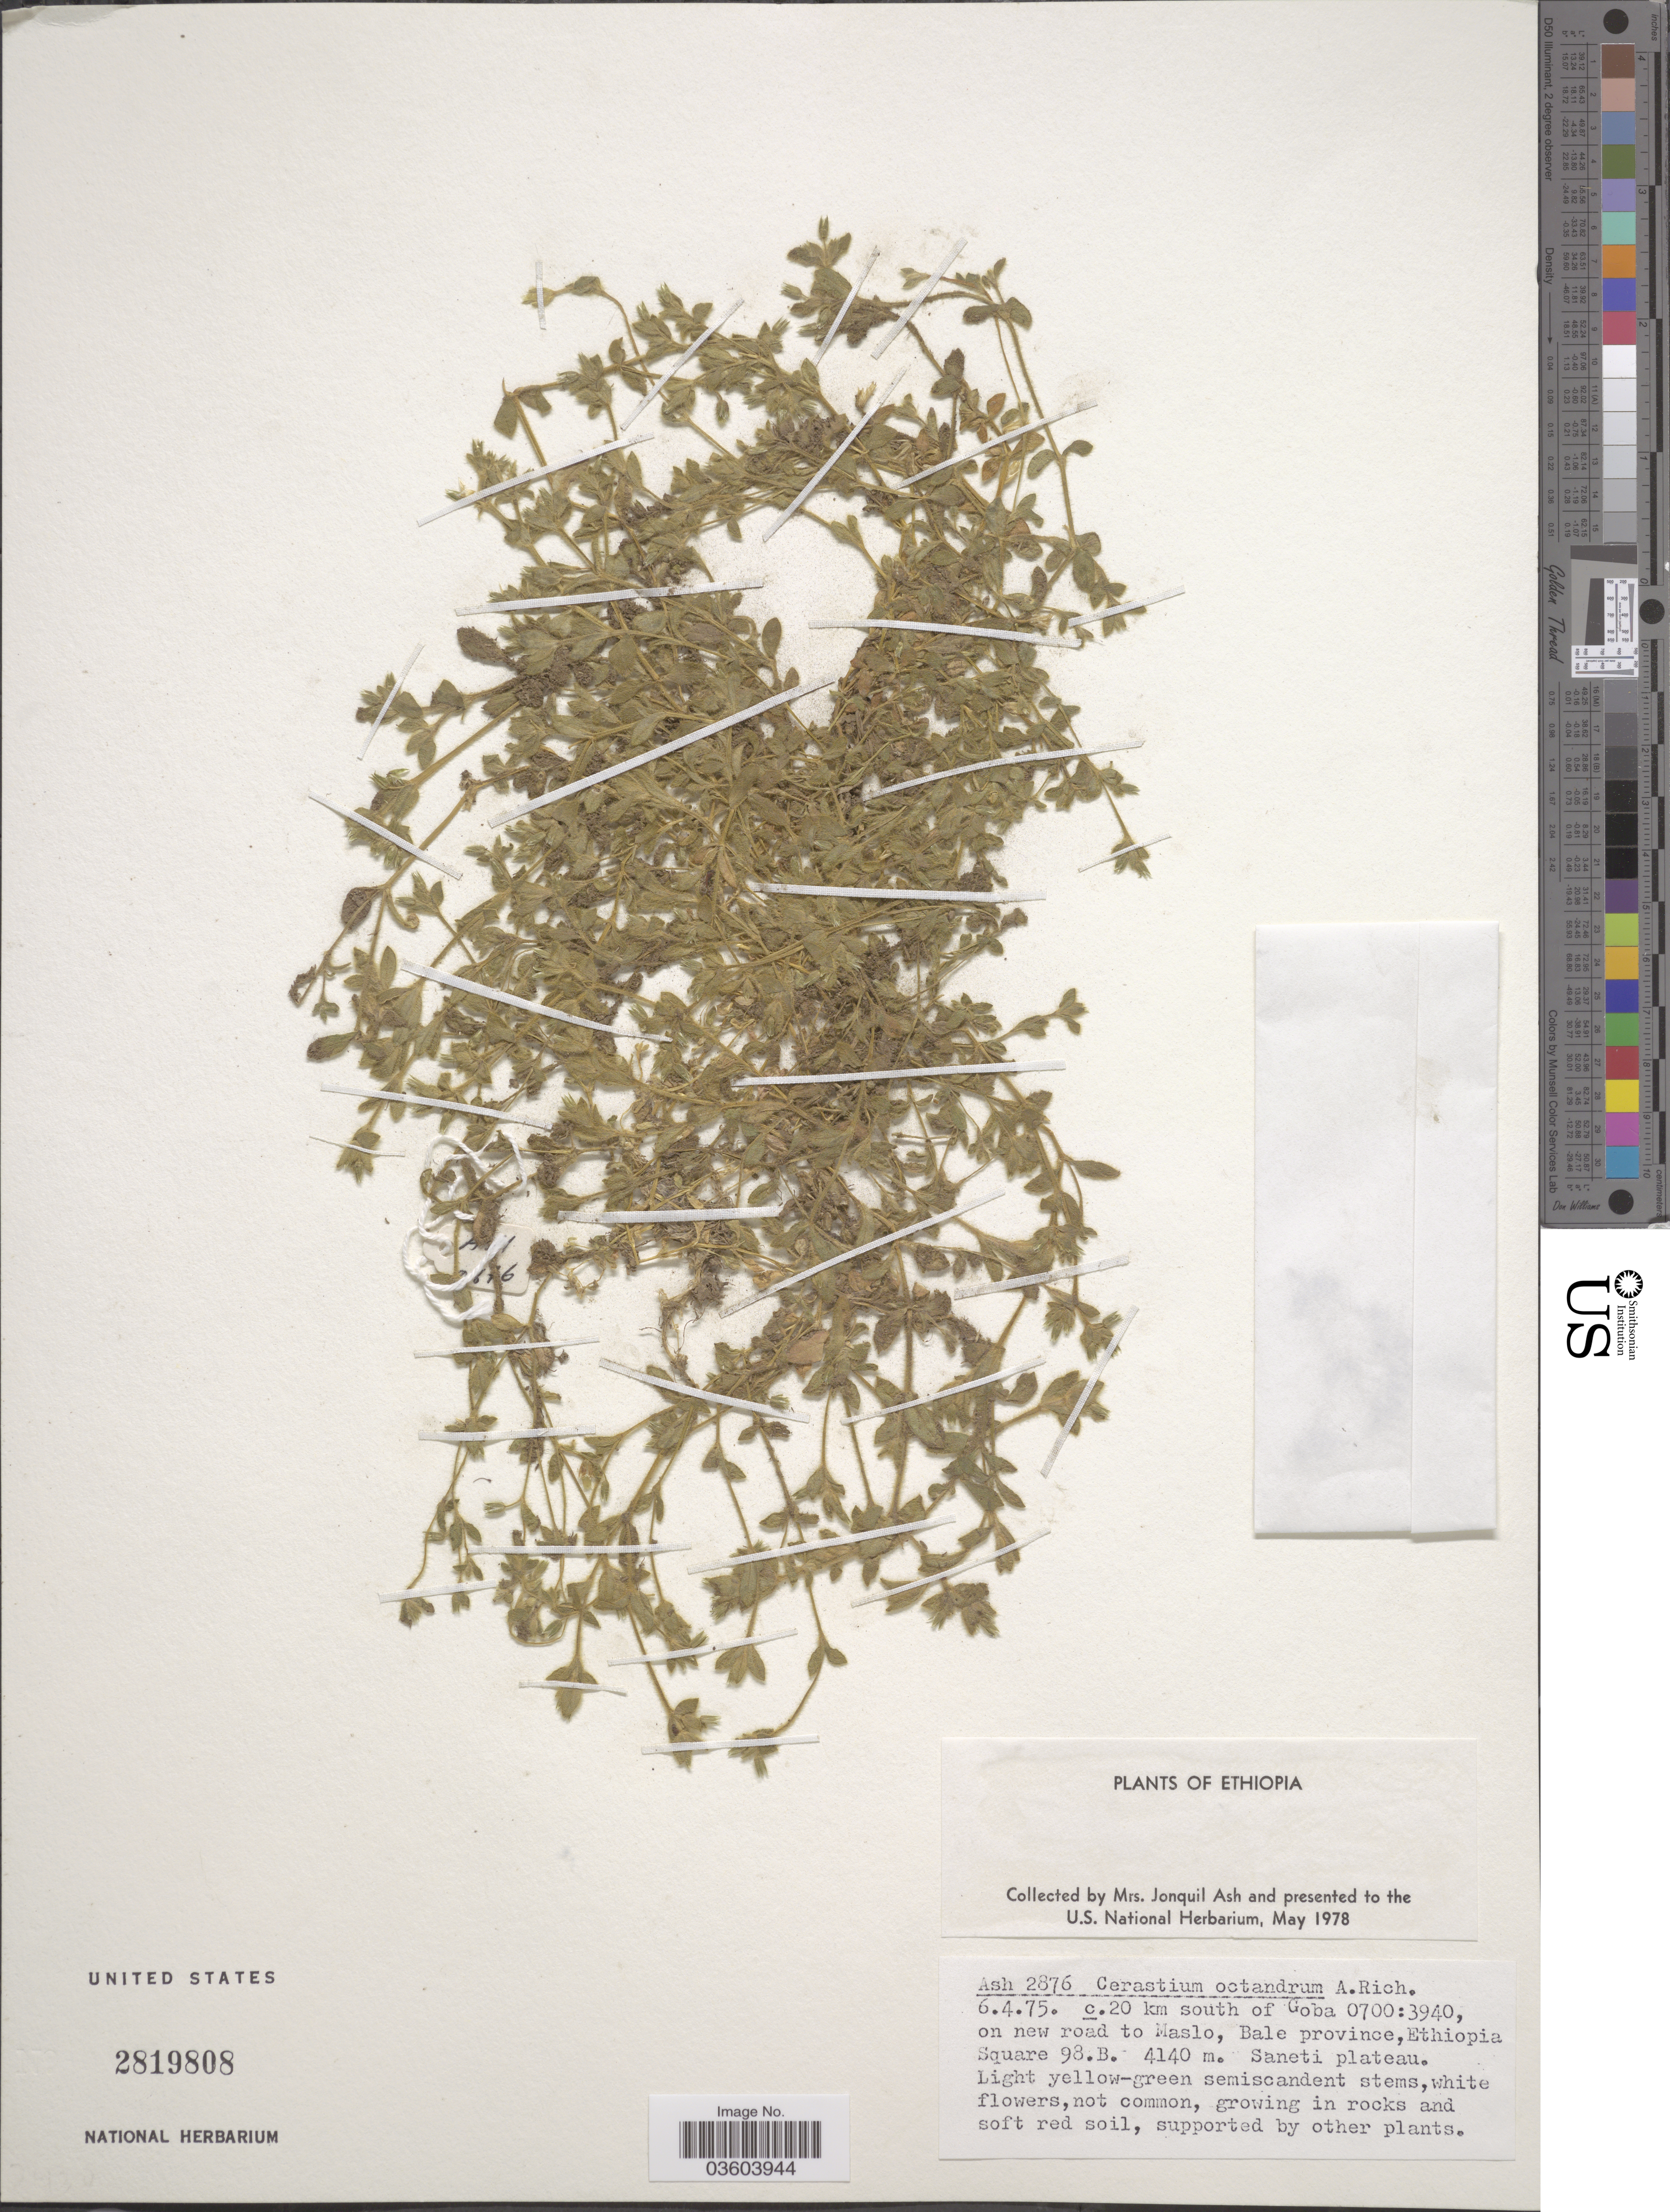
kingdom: Plantae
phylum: Tracheophyta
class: Magnoliopsida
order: Caryophyllales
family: Caryophyllaceae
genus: Cerastium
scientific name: Cerastium octandrum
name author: Hochst. ex A. Rich.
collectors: J. Ash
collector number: Ash2876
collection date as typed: Transcribed d/m/y: 6/4/75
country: Ethiopia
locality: C. 20 km south of Goba 0700:3940, on new road to Maslo, Bale province, Ethiopia Square 98.B.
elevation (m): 4140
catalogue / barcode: US 2819808